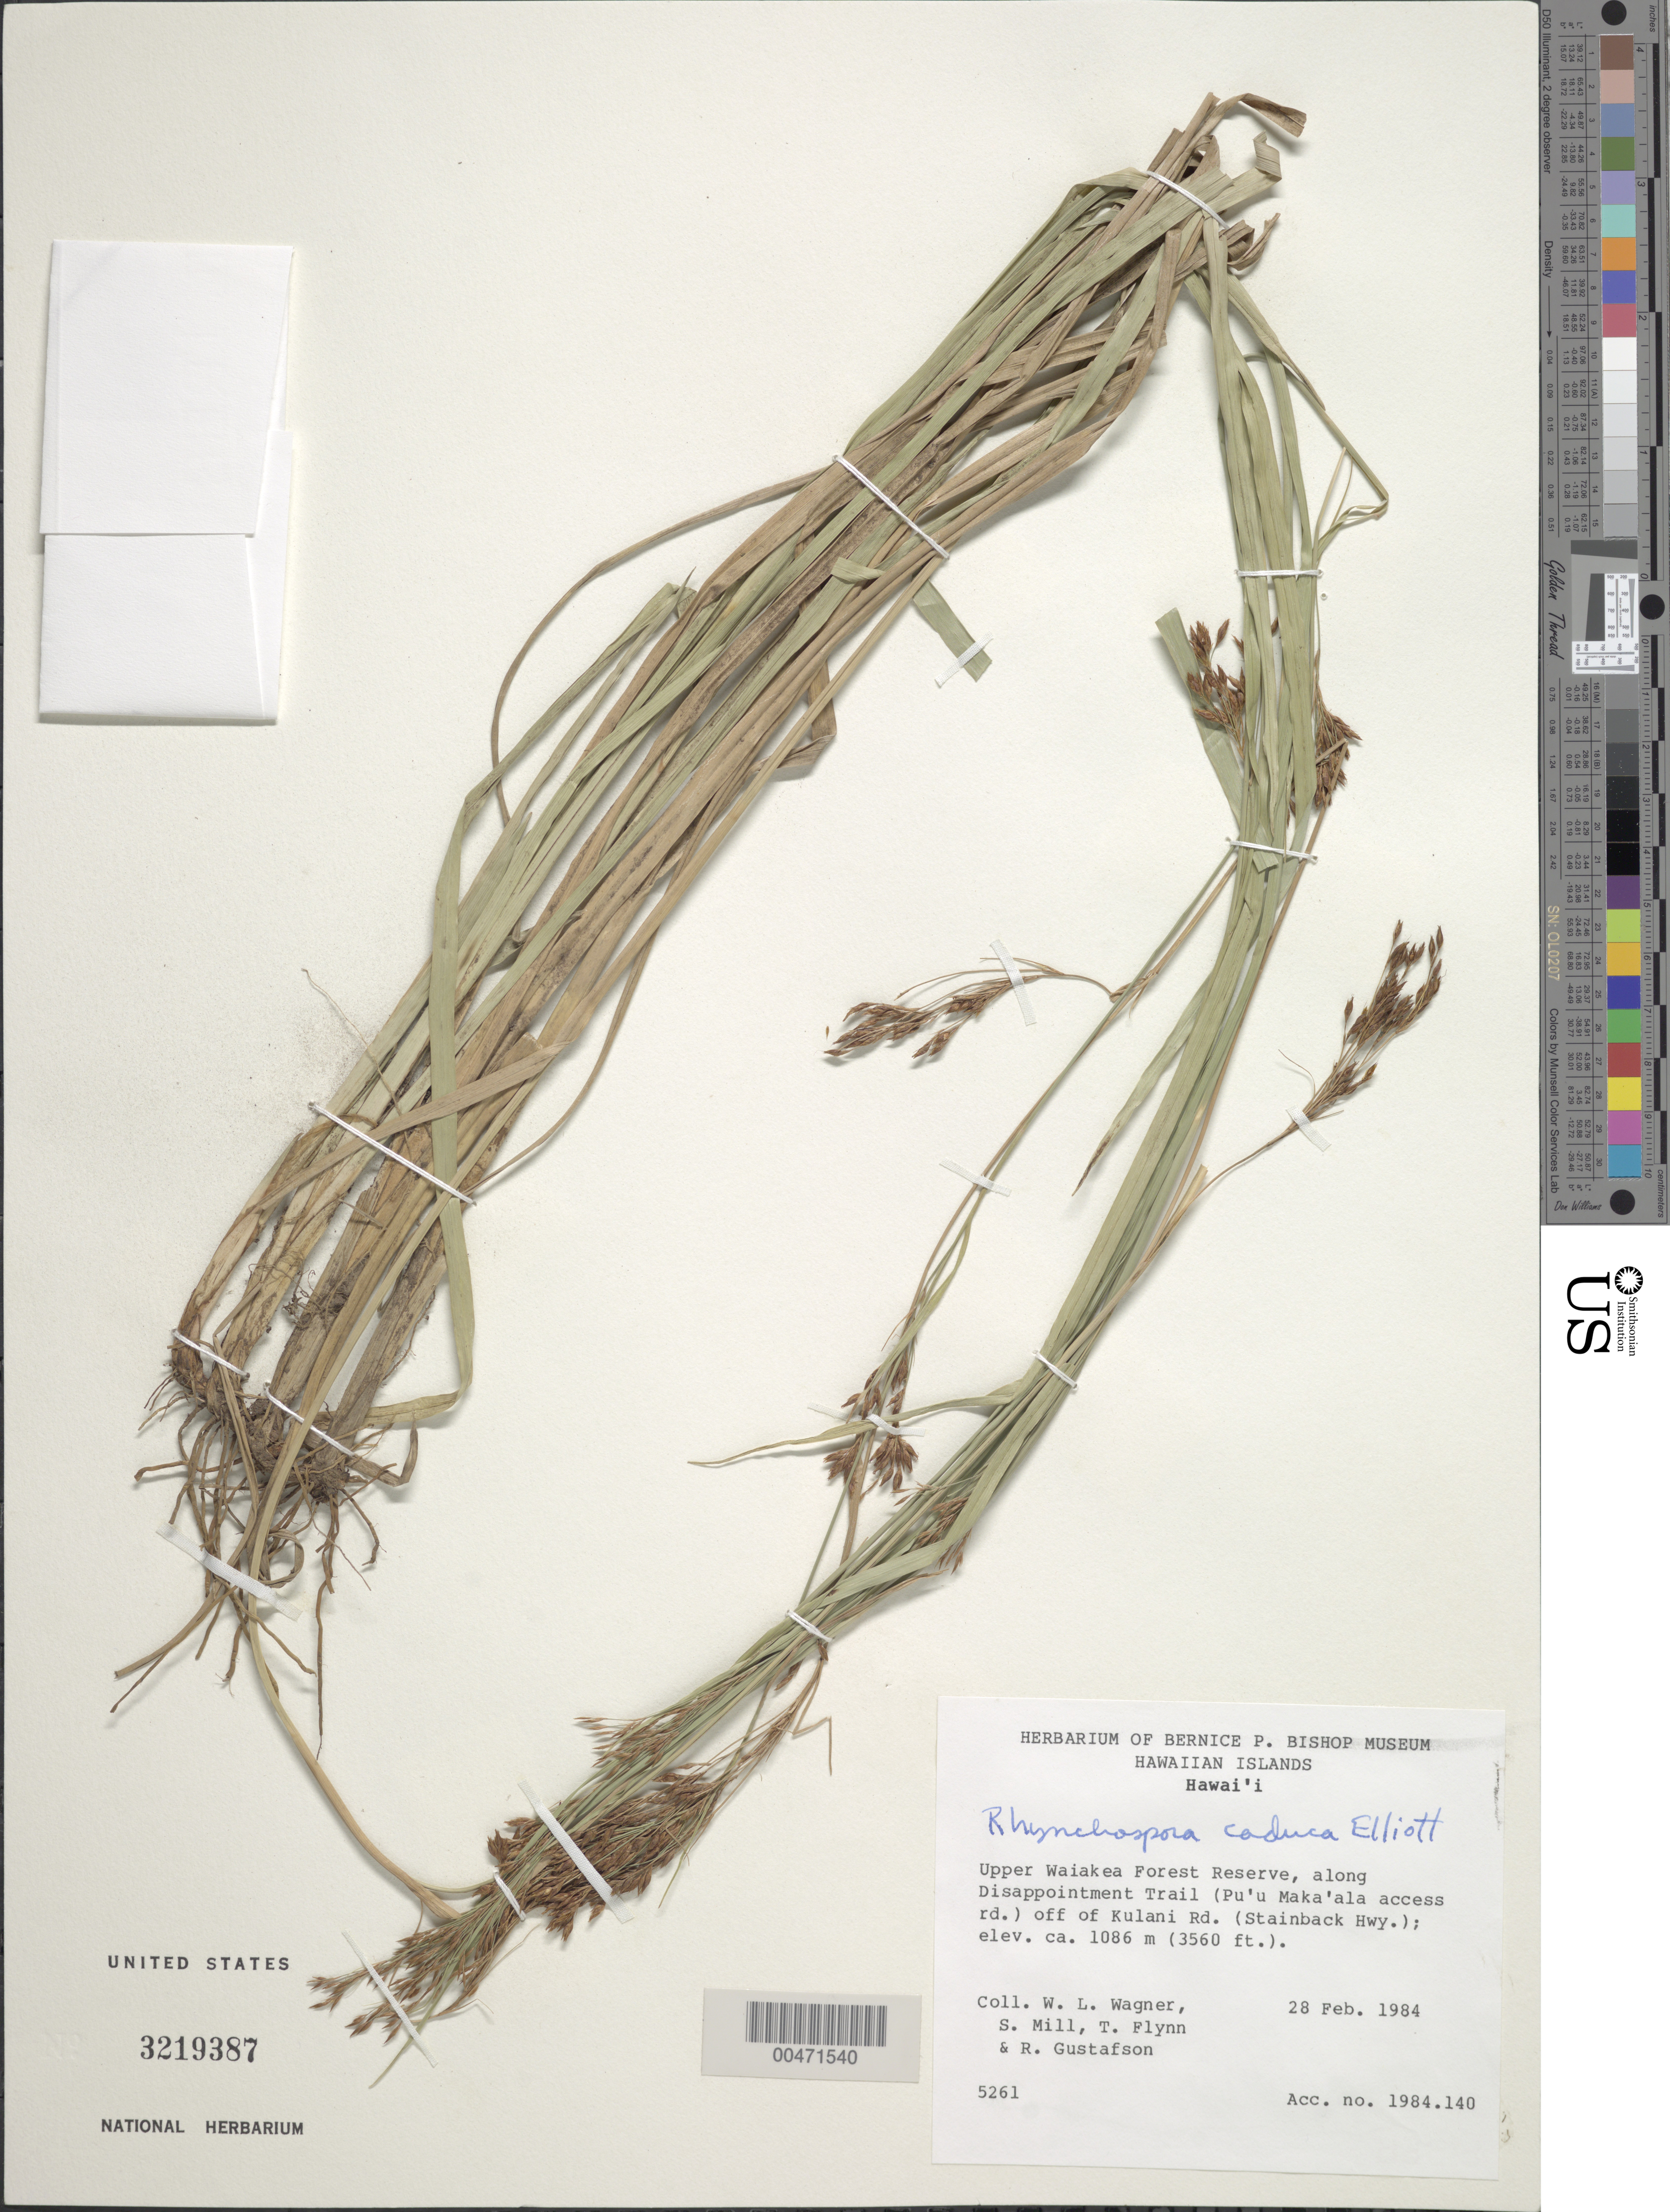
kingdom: Plantae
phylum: Tracheophyta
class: Liliopsida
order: Poales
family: Cyperaceae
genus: Rhynchospora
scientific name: Rhynchospora caduca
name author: Elliott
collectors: W. L. Wagner, S. W. Miller, T. W. Flynn & R. Gustafson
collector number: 5261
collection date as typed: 28 Feb 1984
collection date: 1984-02-28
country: United States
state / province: Hawaii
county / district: Hawaii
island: Hawaii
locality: Upper Waiakea For Res, along Disappointment Trail (Pu'u Maka'ala access rd) off of Kulani Rd (Stainback Hwy)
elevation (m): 1086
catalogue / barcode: US 3219387